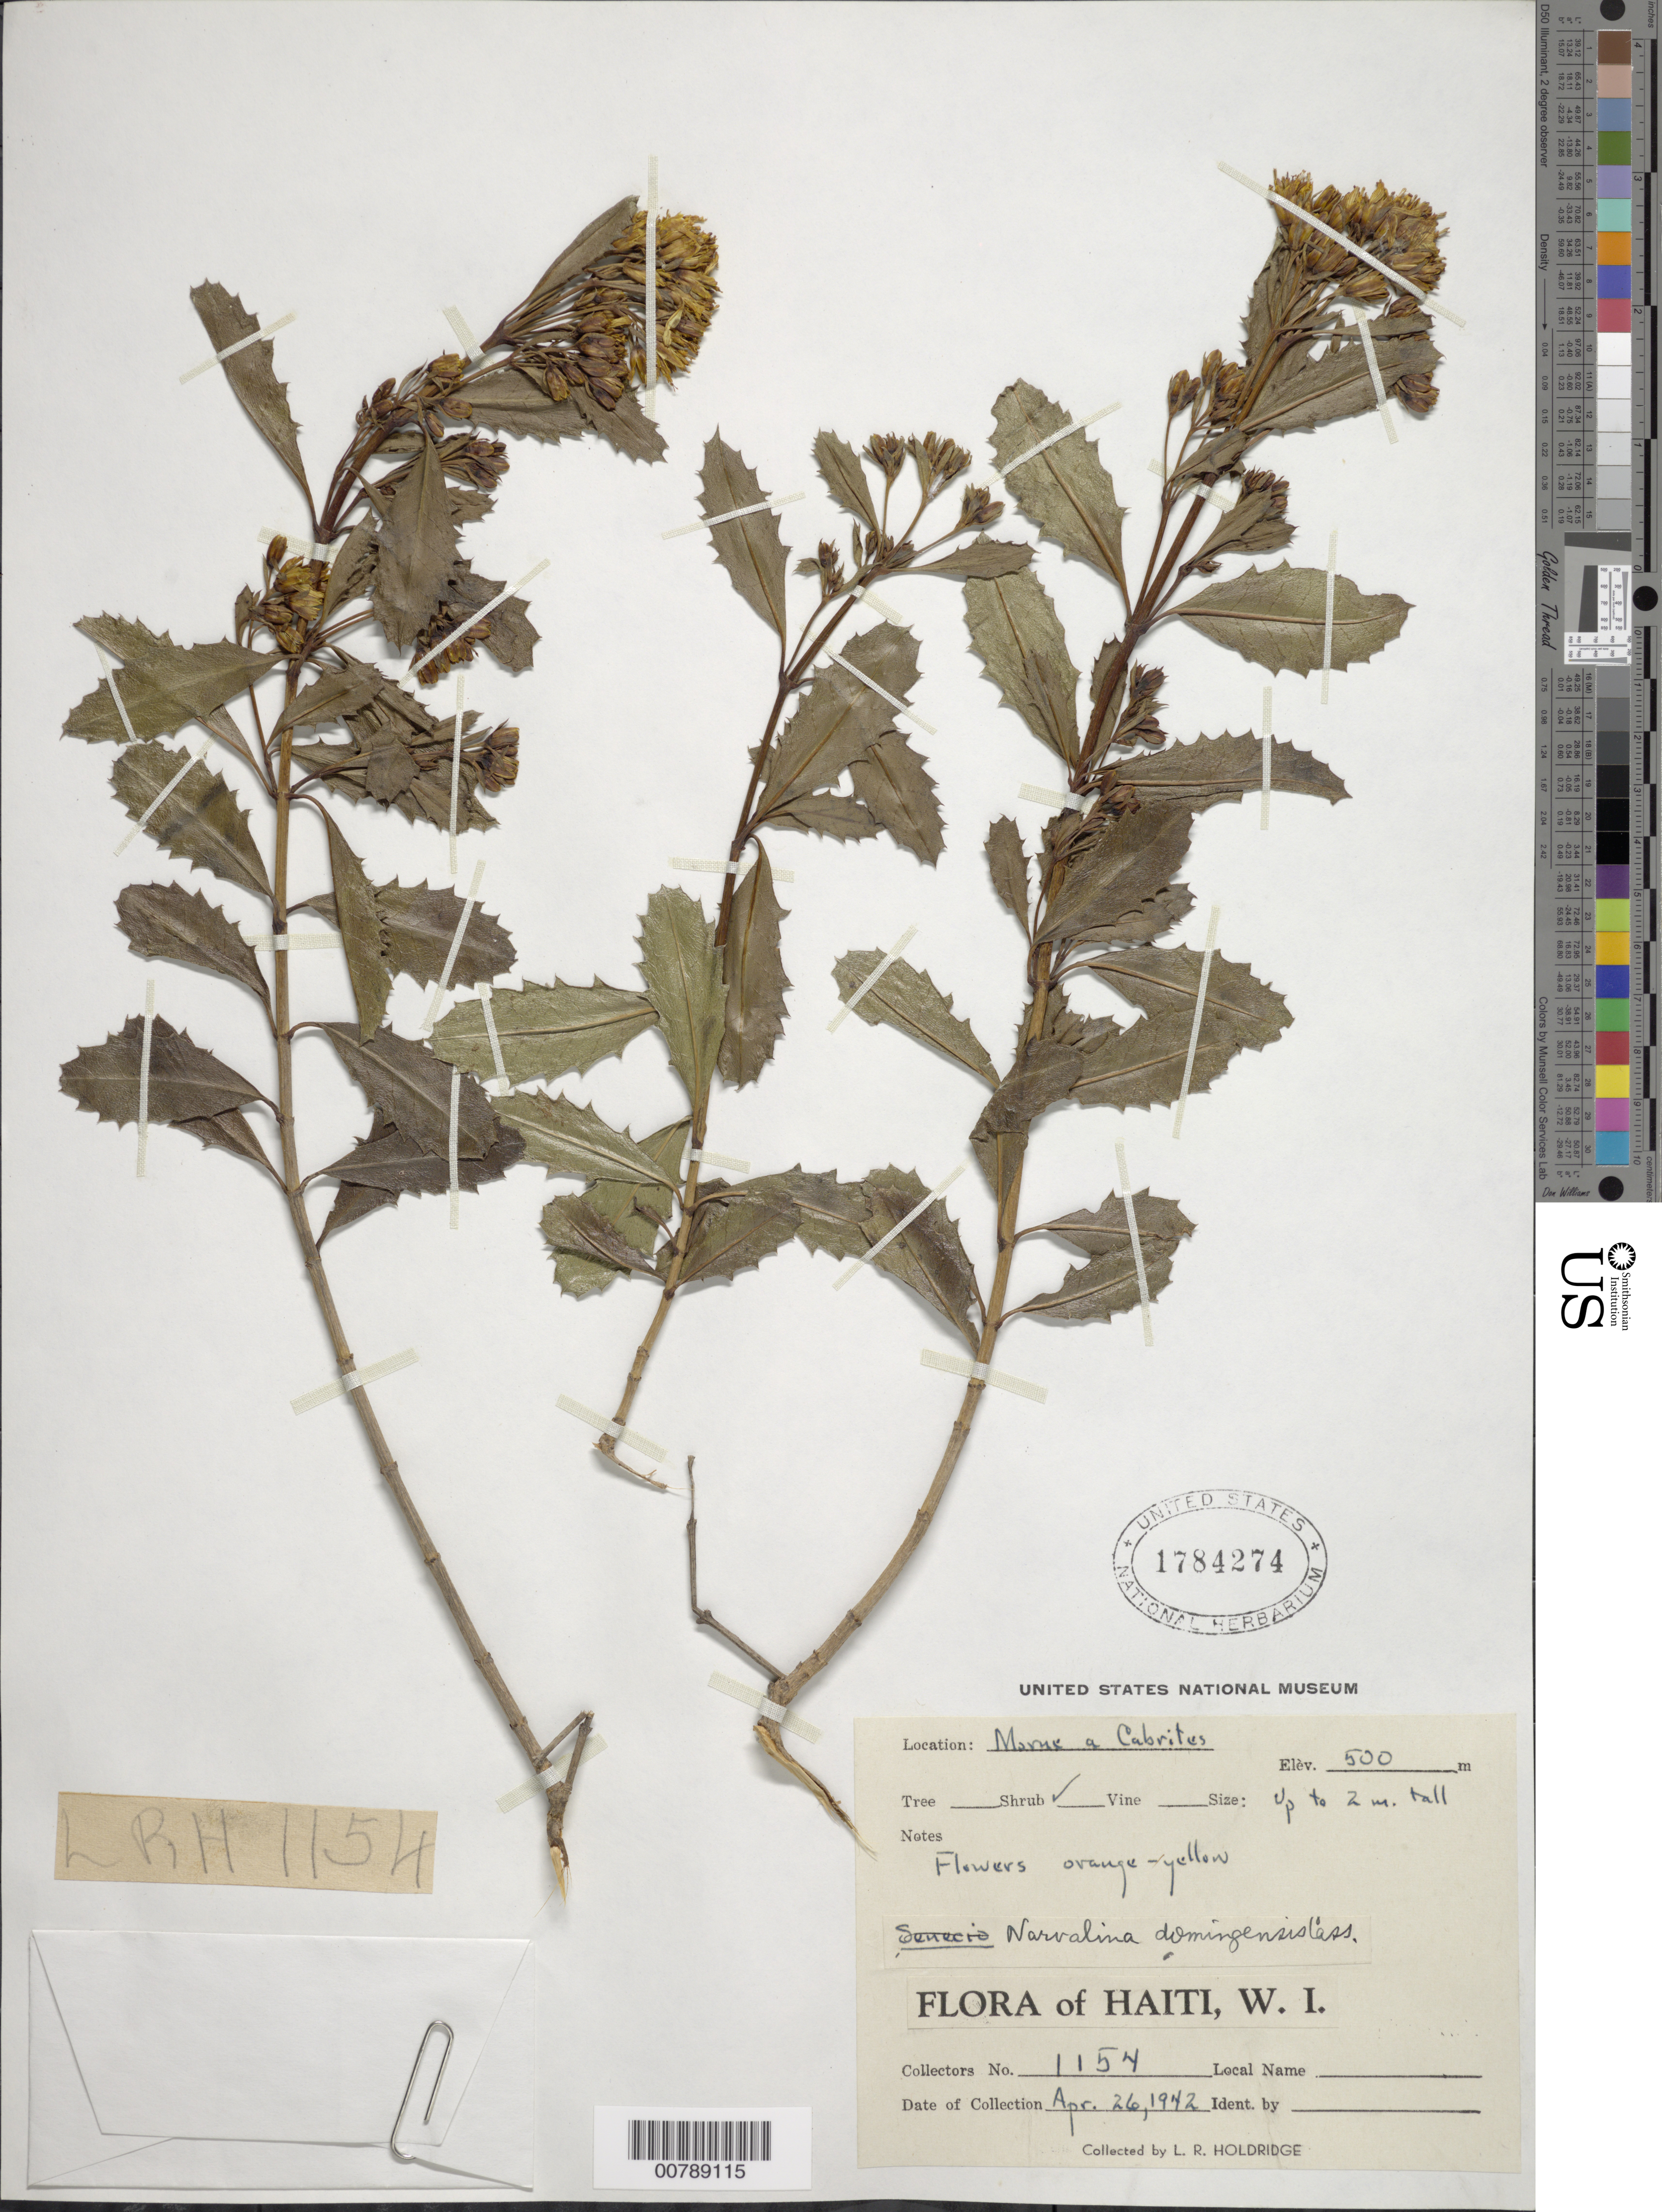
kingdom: Plantae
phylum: Tracheophyta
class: Magnoliopsida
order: Asterales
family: Asteraceae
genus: Narvalina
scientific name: Narvalina domingensis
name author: (Cass.) Less.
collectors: L. Holdridge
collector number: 1154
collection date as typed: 26 Apr 1942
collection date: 1942-04-26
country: Haiti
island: Hispaniola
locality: Morne a Cabrites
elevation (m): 500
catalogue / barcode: US 1784274